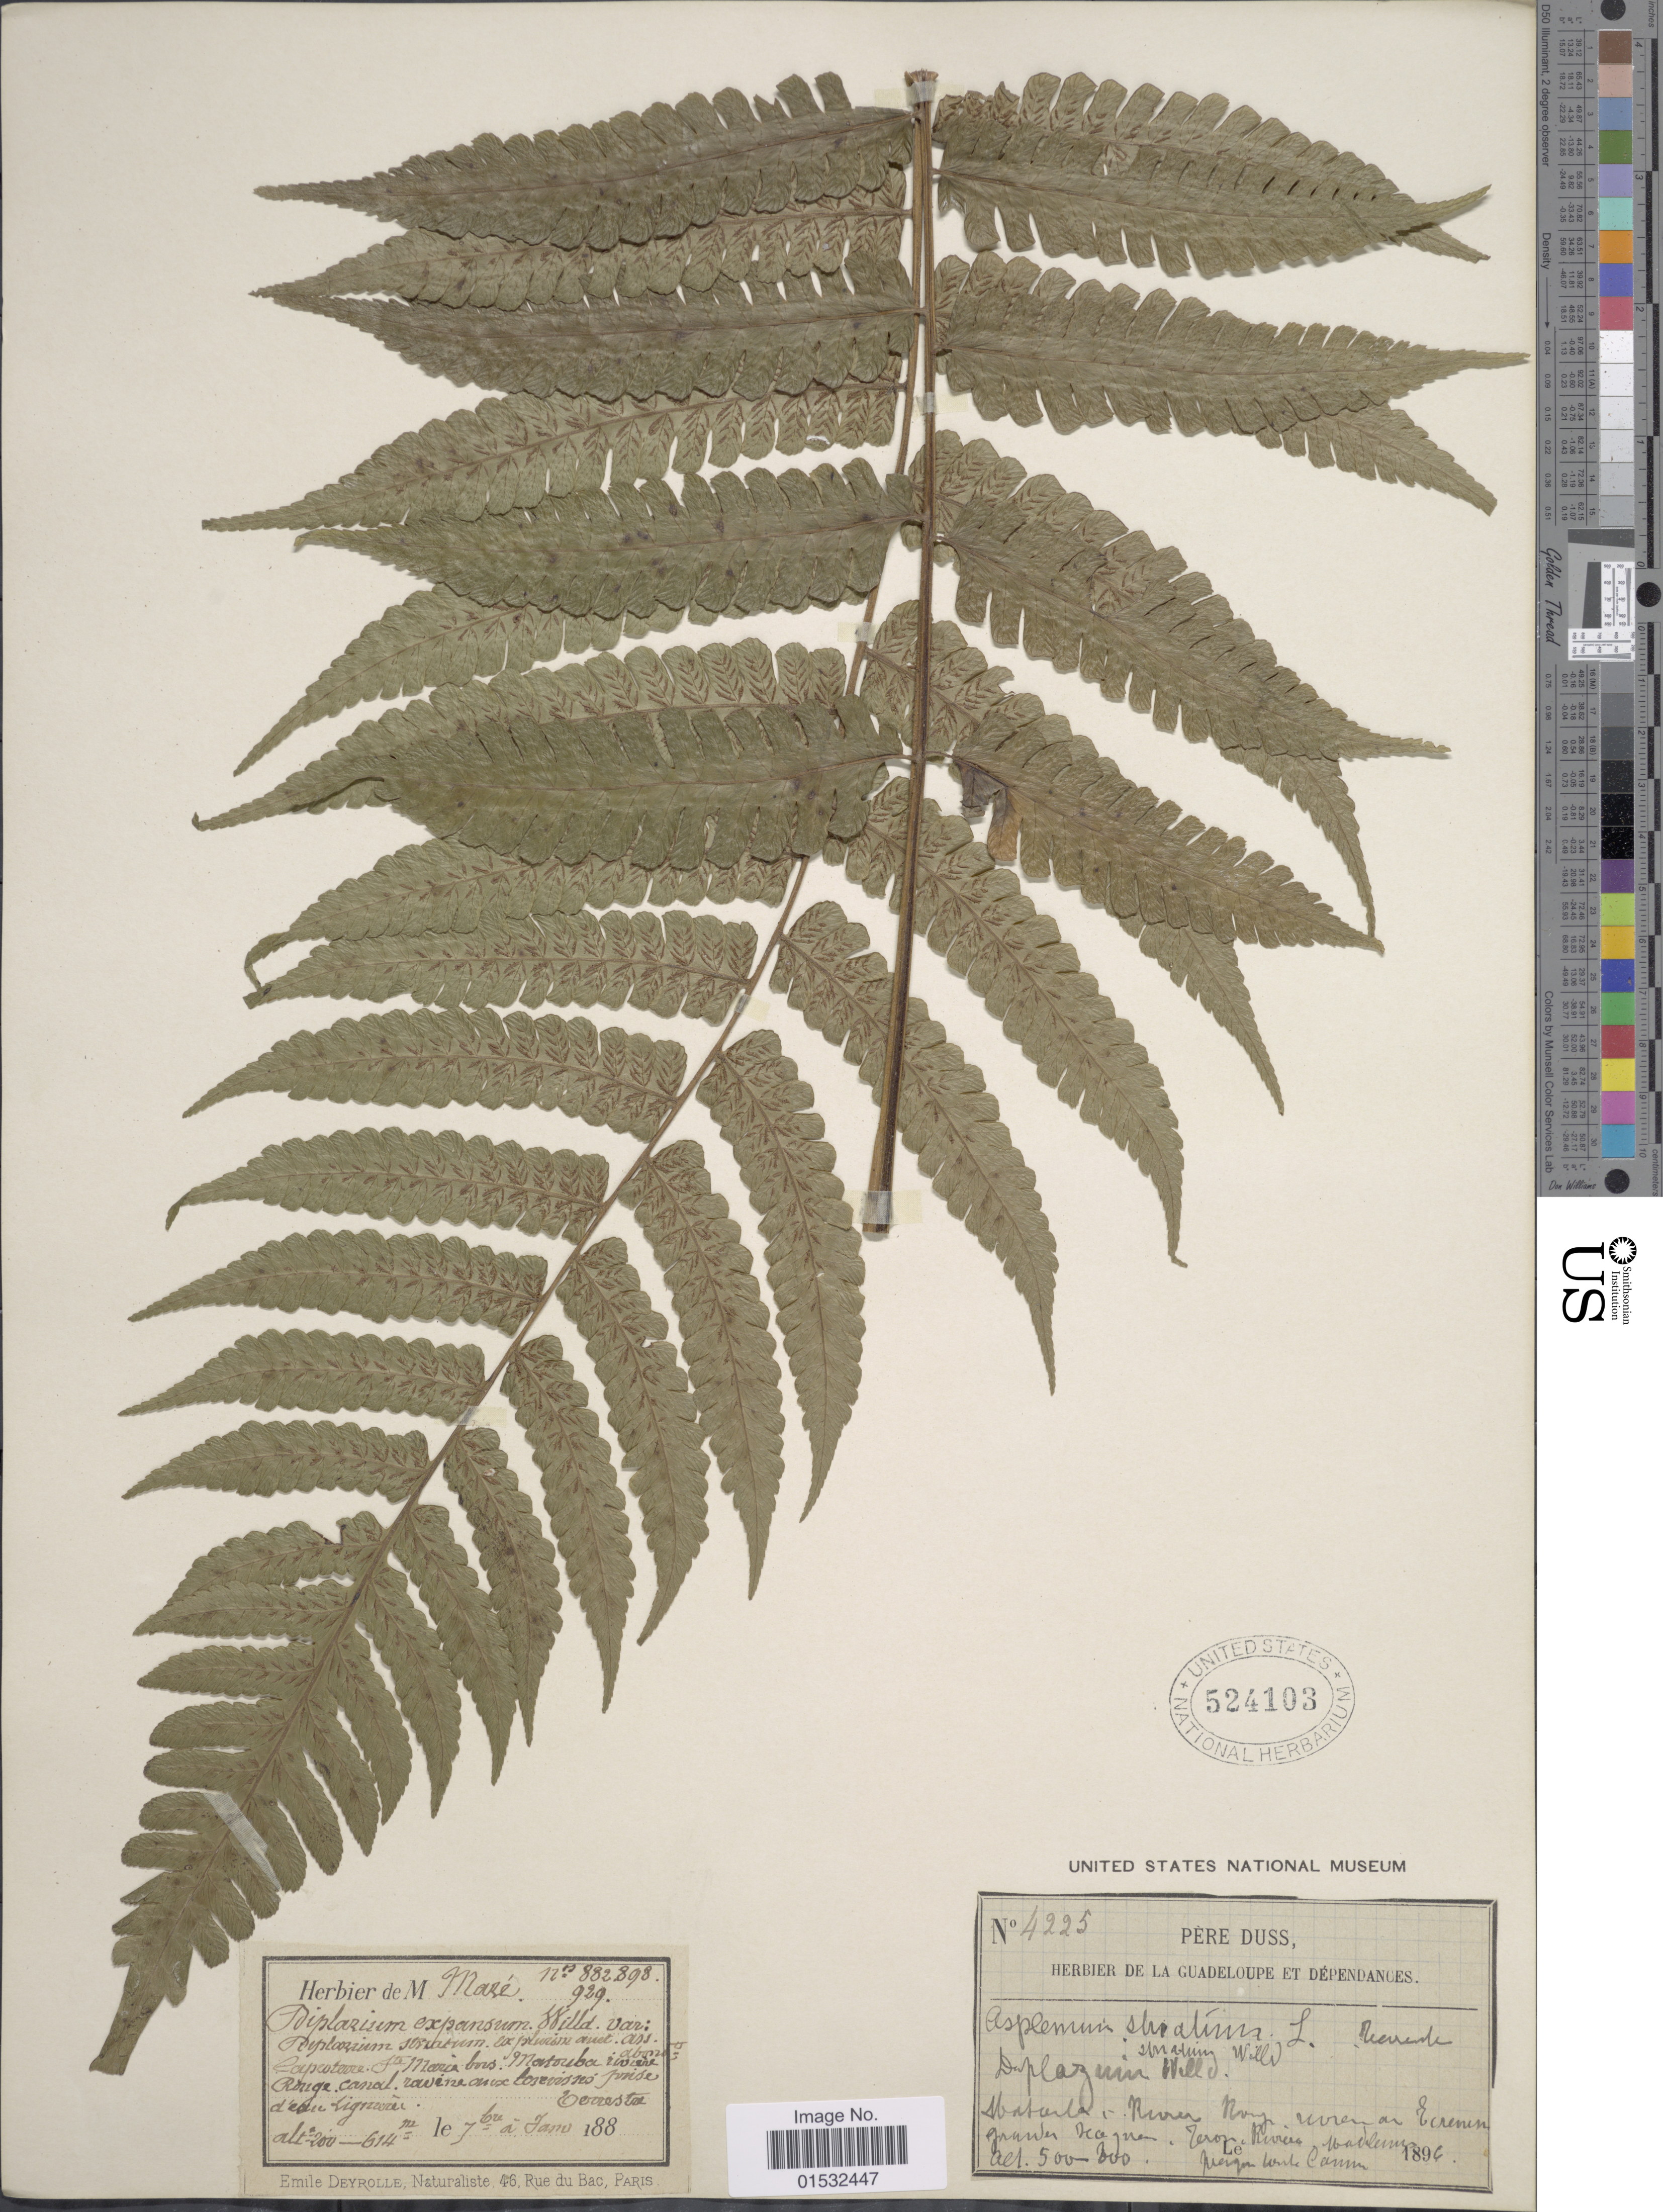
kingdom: Plantae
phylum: Tracheophyta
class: Polypodiopsida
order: Polypodiales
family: Athyriaceae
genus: Diplazium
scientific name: Diplazium striatum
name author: (L.) C. Presl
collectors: ex herb. M. Mazé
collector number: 882/898/929/4225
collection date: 1896-09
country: Guadeloupe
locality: St. Maria bors. Matouba riviere. Rouge Canal. ravineoux losevisses Junise d'edu Liguerei [interpreted]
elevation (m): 200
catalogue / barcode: US 524103